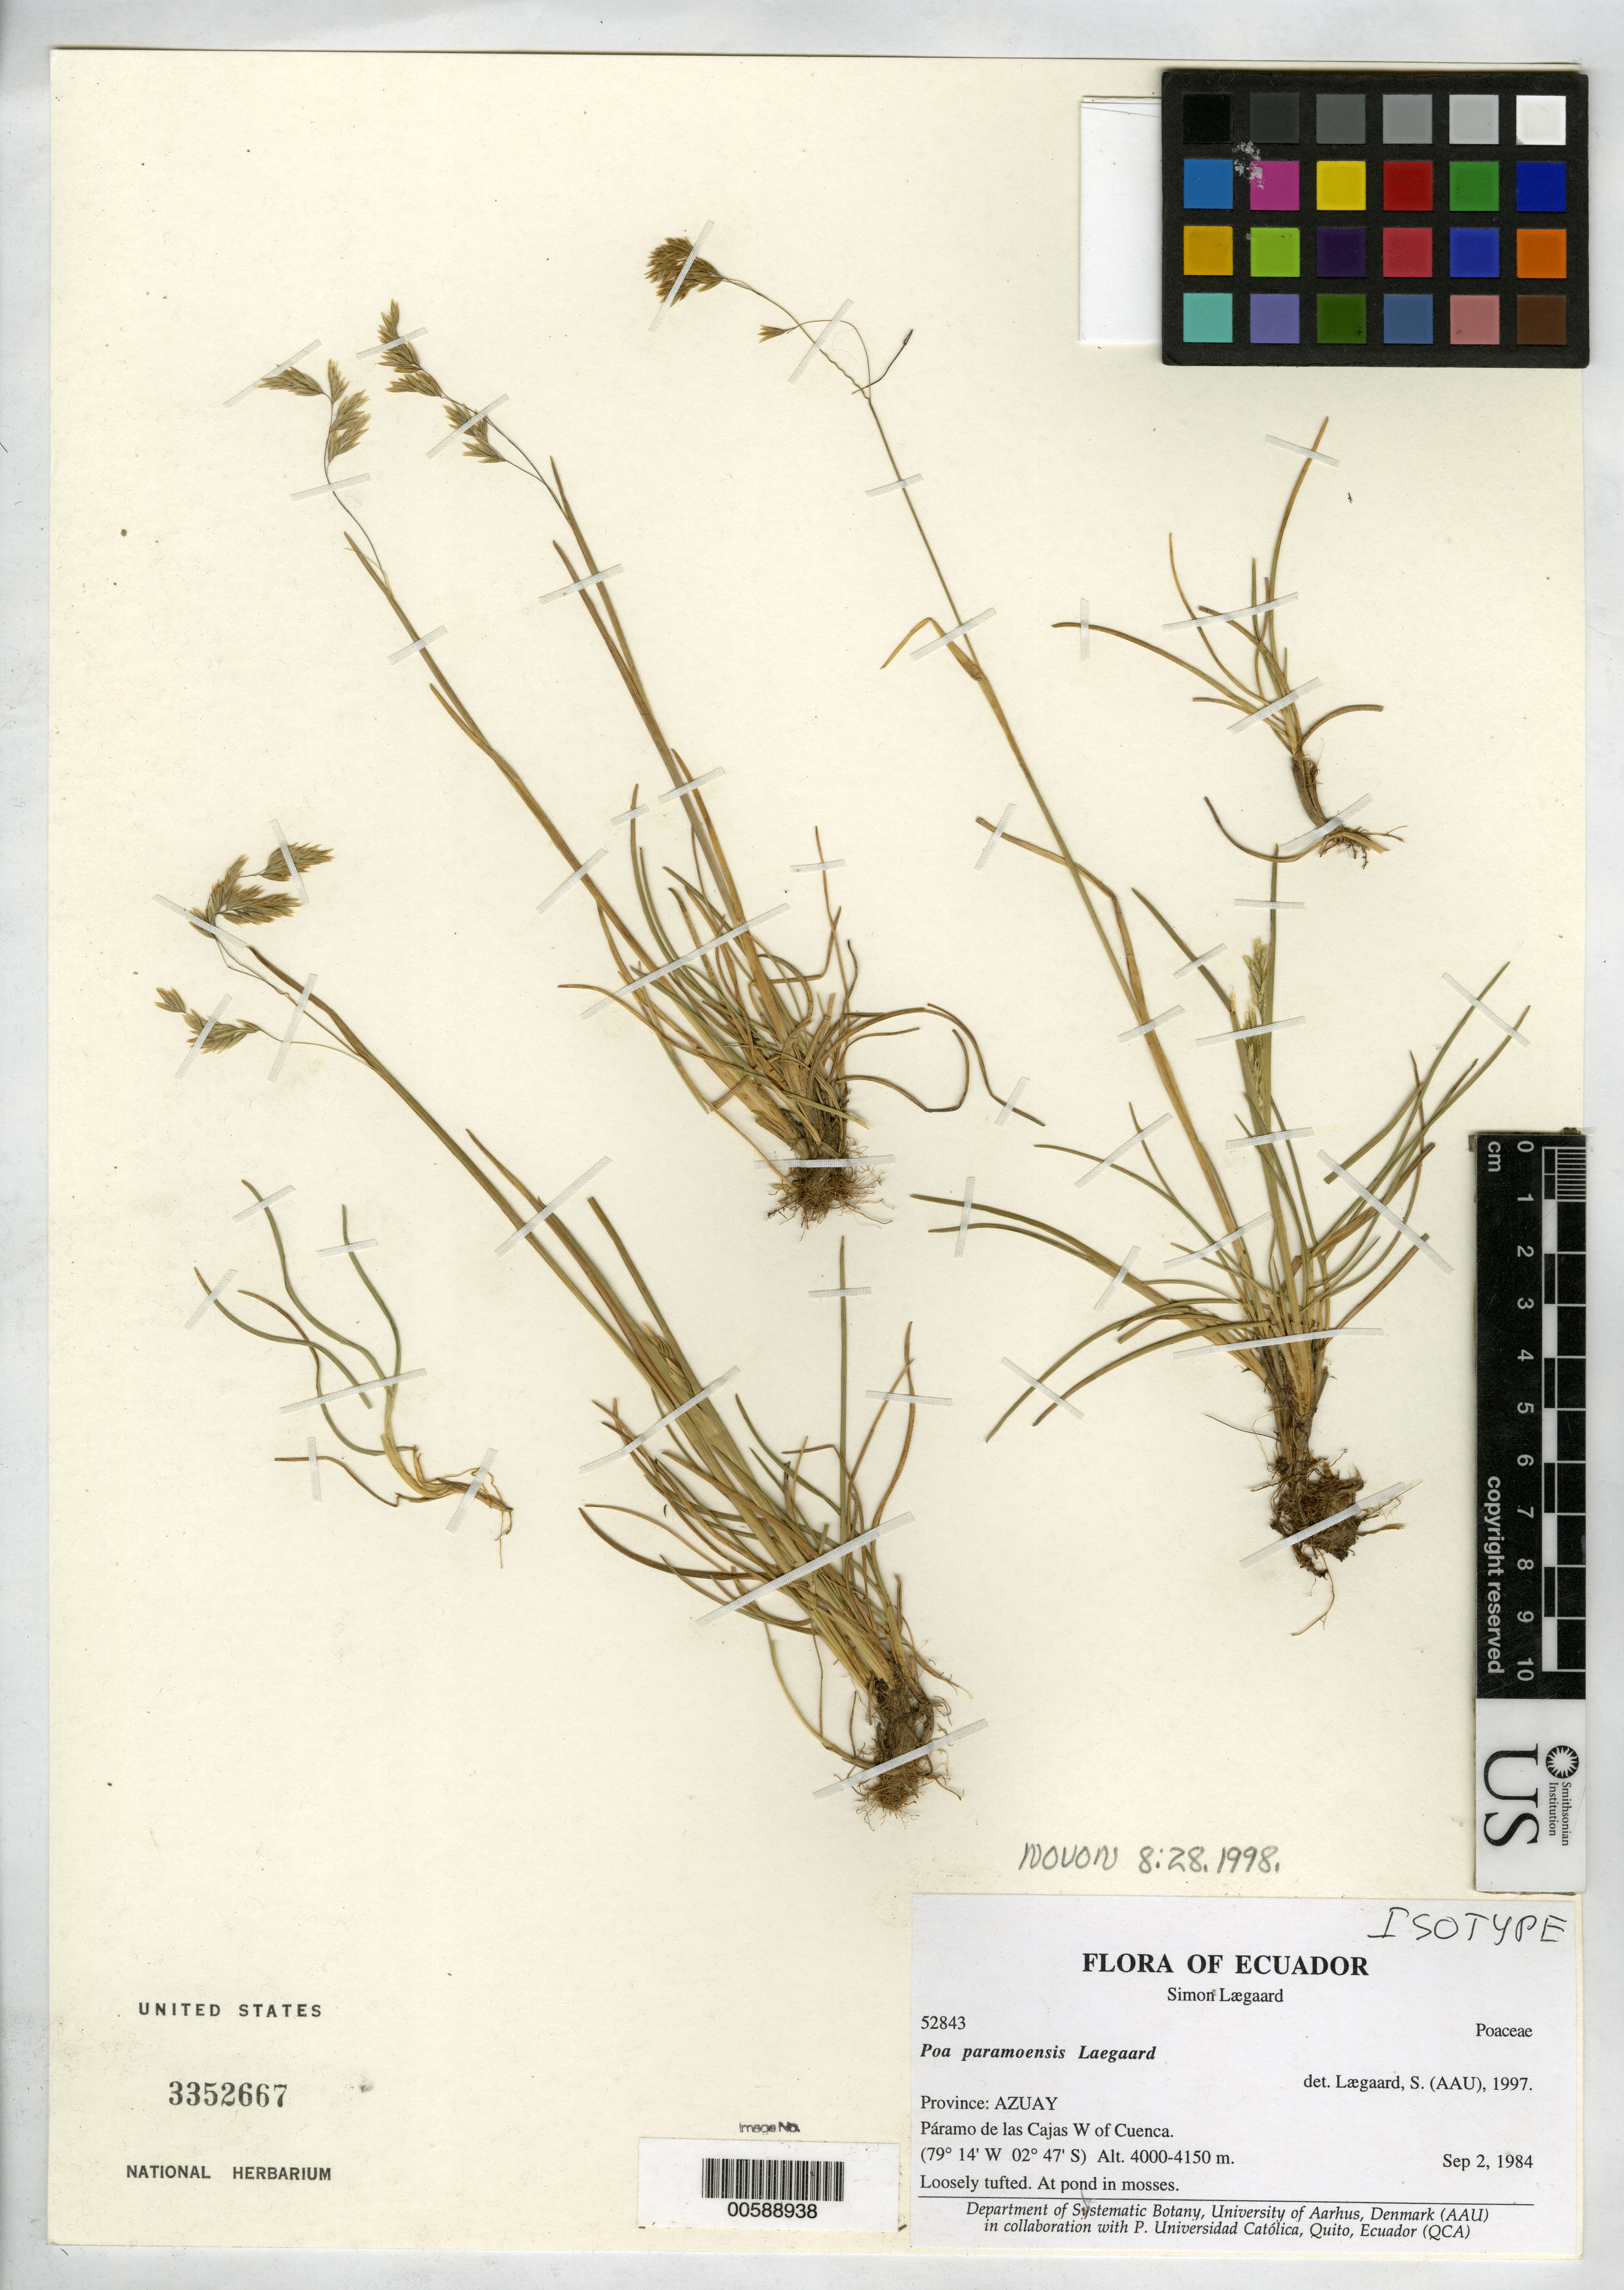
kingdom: Plantae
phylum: Tracheophyta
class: Liliopsida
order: Poales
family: Poaceae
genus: Poa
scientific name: Poa paramoensis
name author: Lægaard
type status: Isotype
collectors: S. Lægaard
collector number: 52843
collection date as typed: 02 Sep 1984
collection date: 1984-09-02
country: Ecuador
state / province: Azuay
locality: Paramo de las Cajas W of Cuenca.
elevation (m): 4000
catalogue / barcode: US 3352667